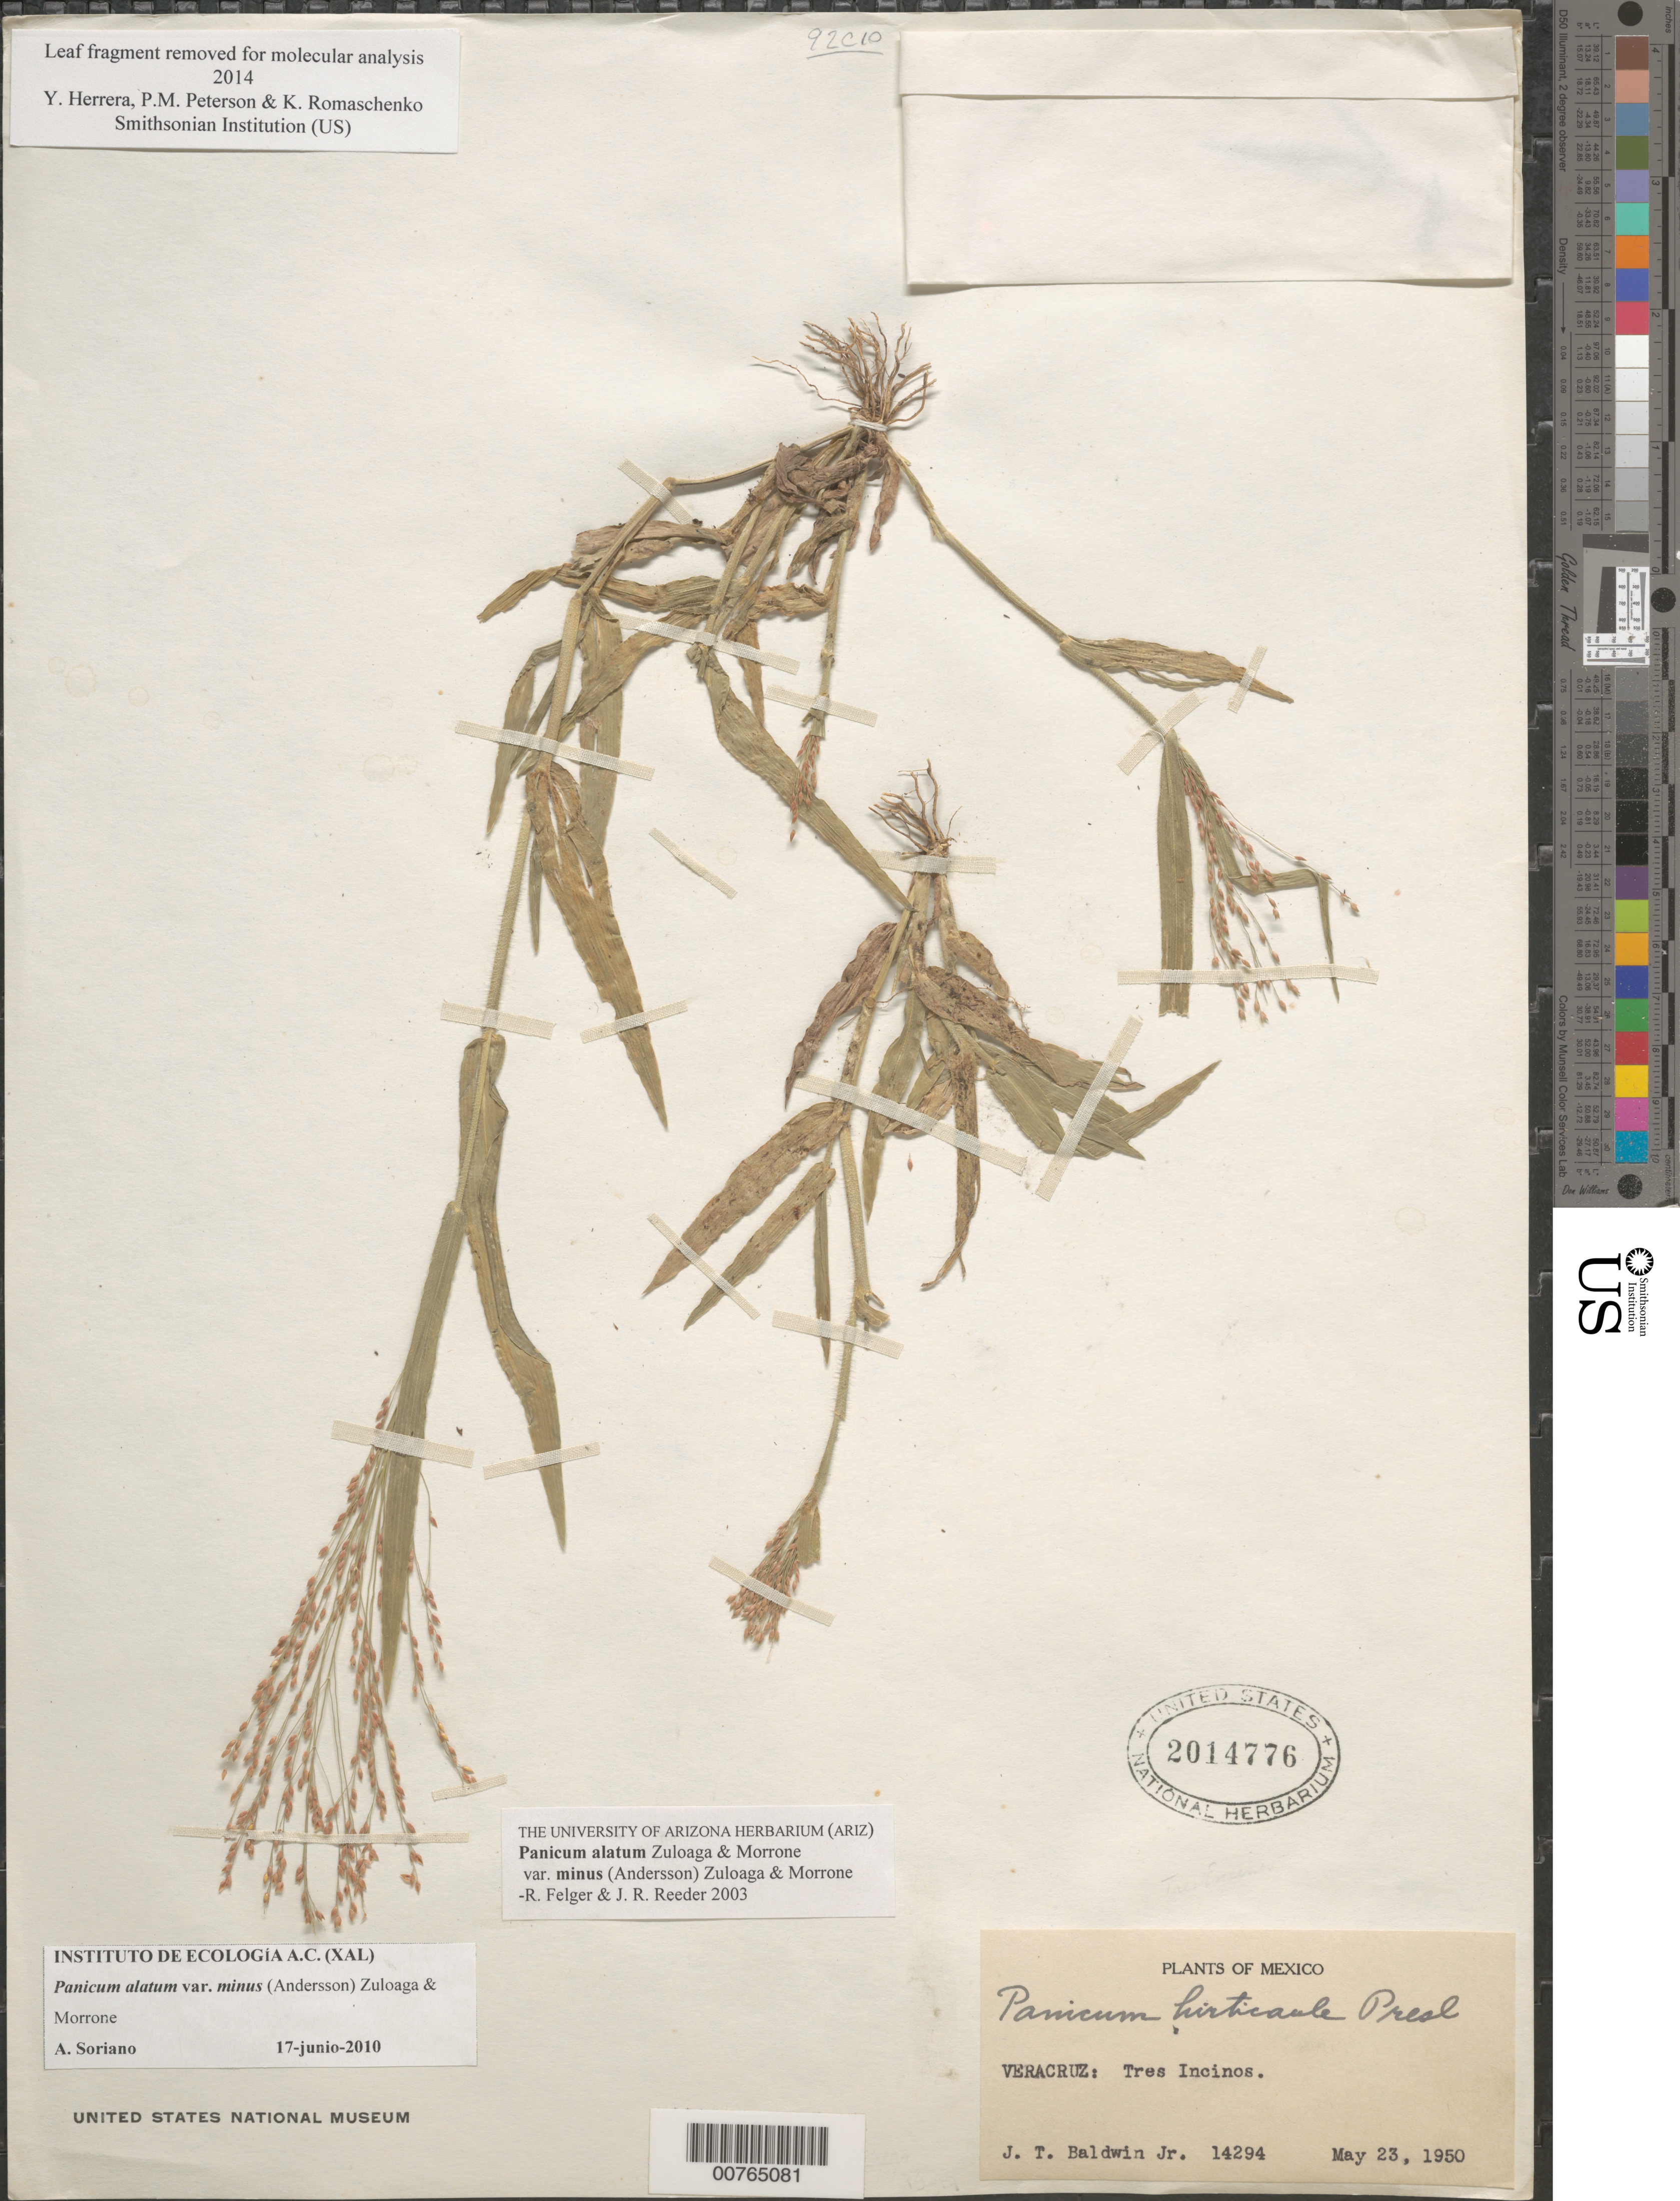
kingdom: Plantae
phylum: Tracheophyta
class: Liliopsida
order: Poales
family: Poaceae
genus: Panicum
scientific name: Panicum alatum var. minus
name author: Zuloaga & Morrone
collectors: J. T. Baldwin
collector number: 14294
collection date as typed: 23 May 1950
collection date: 1950-05-23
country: Mexico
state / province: Veracruz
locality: Tres Incinos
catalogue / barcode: US 2014776